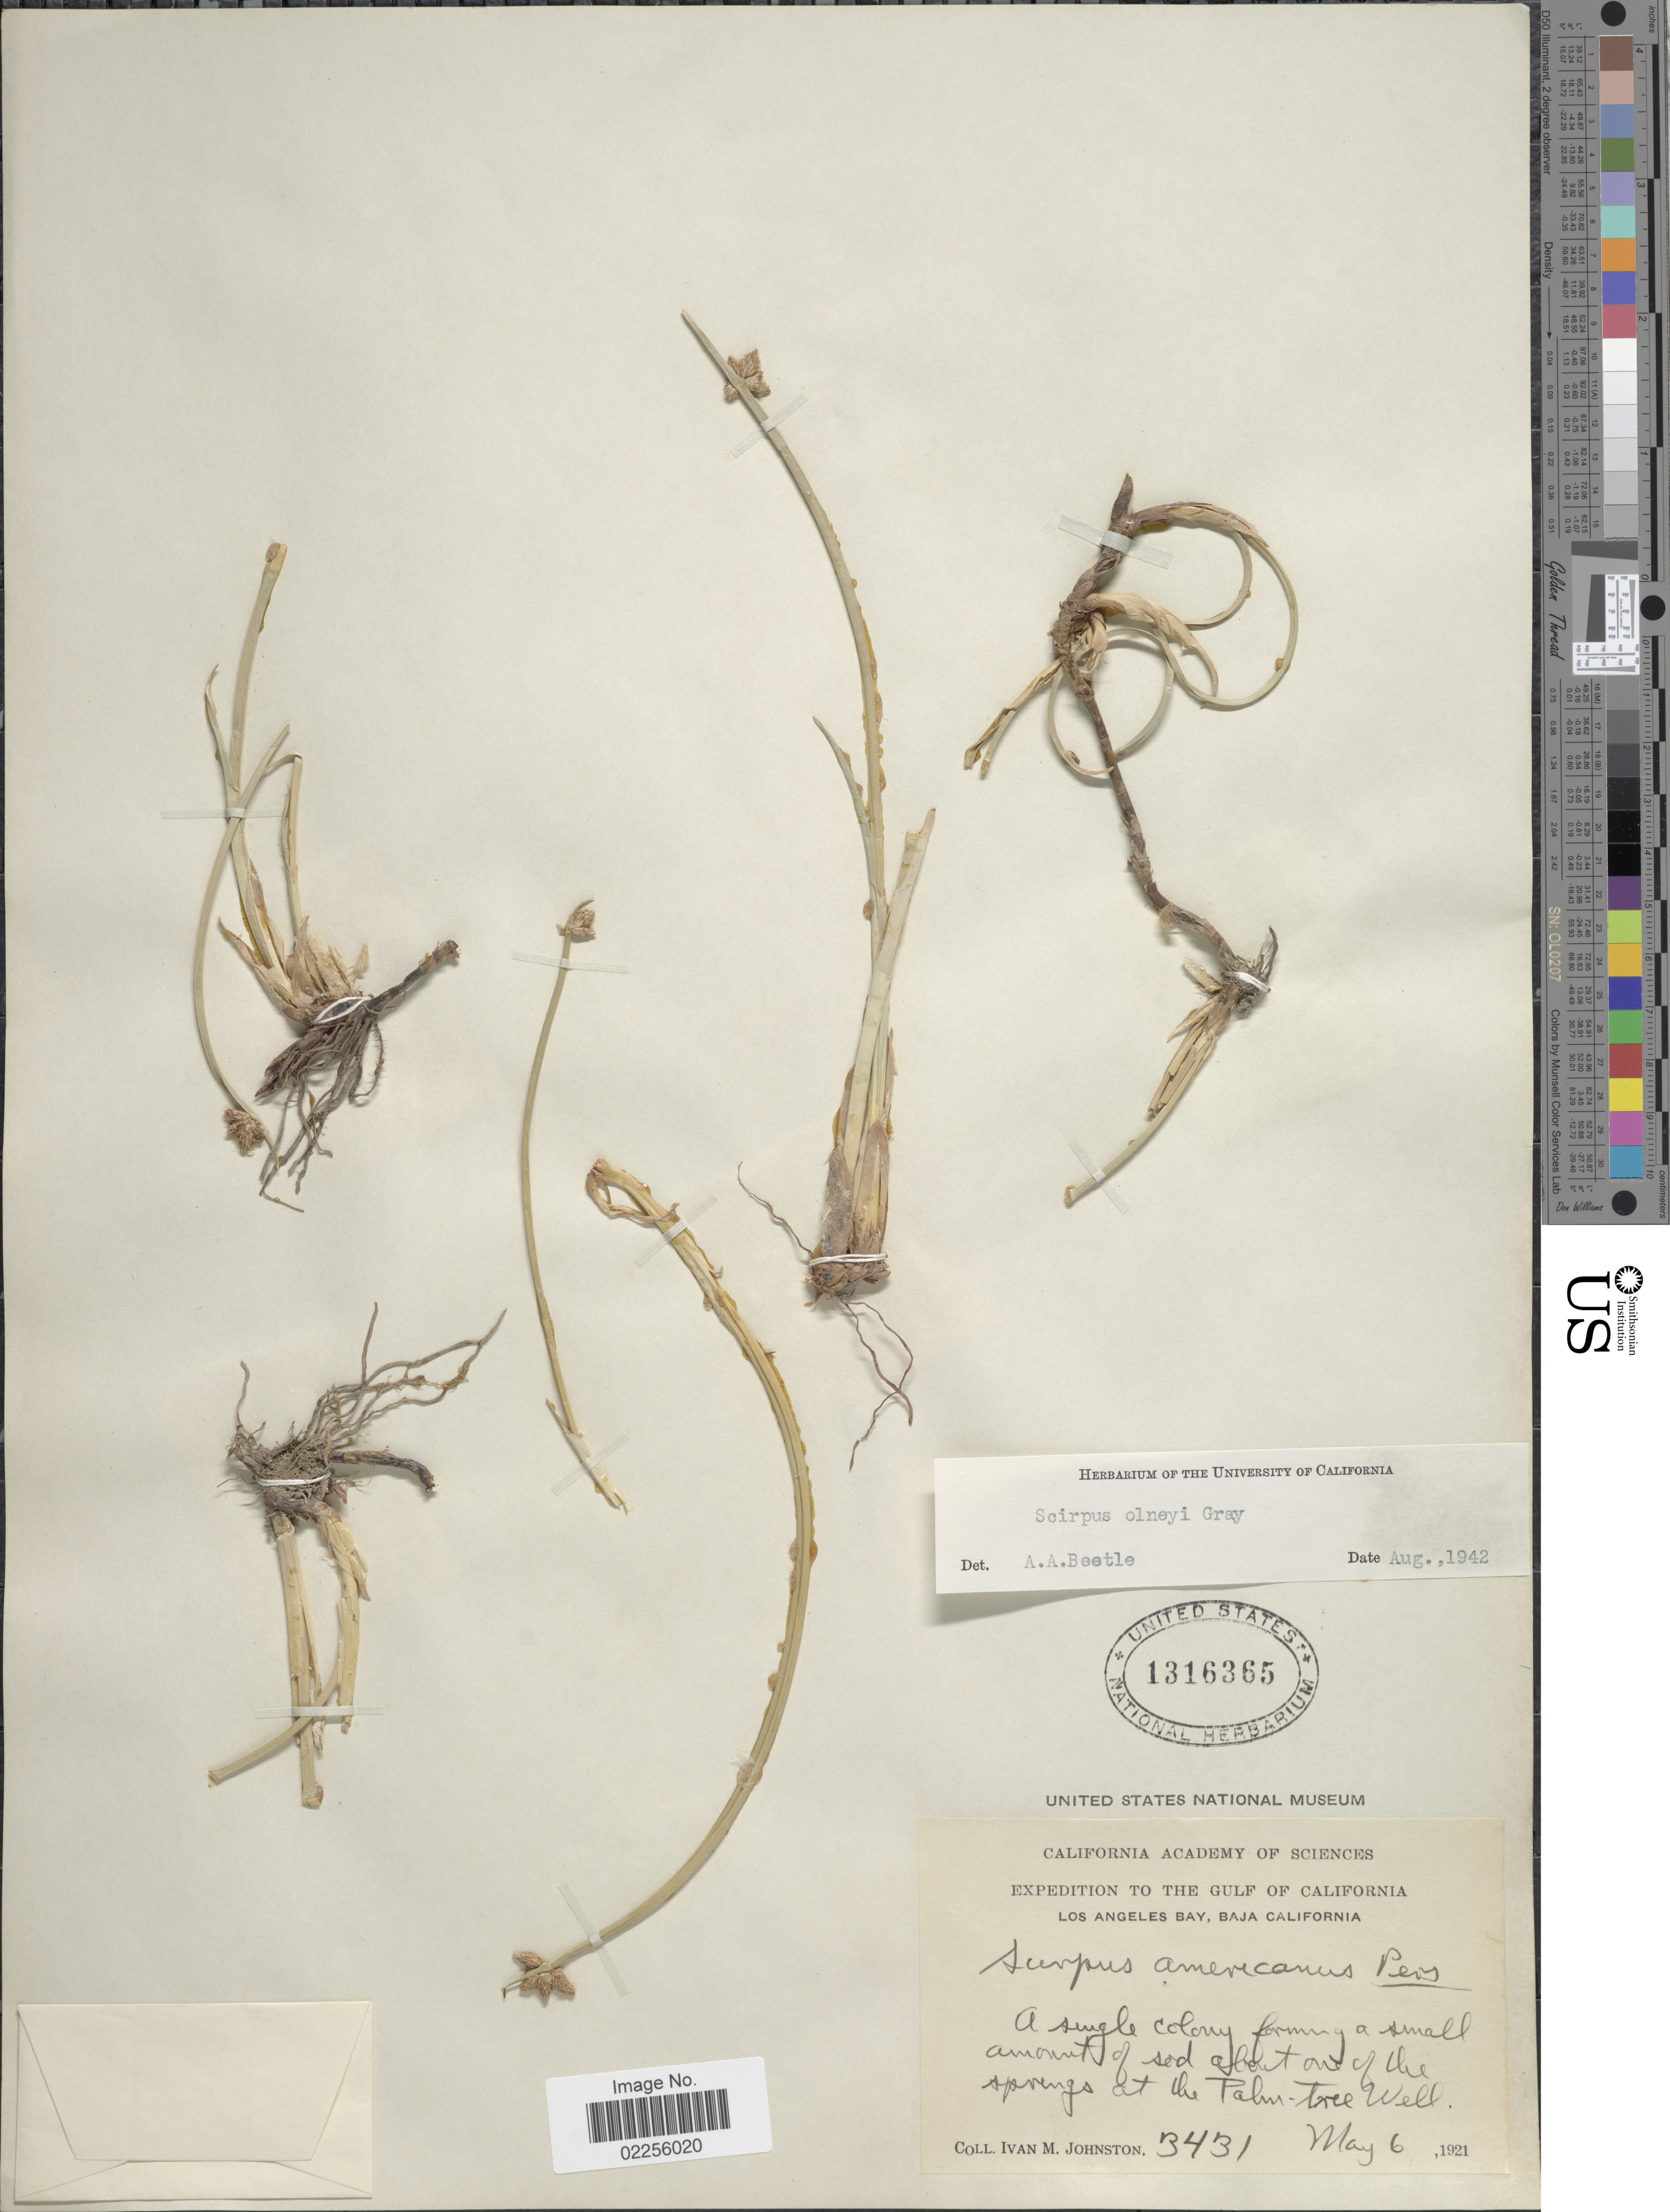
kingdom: Plantae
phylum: Tracheophyta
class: Liliopsida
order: Poales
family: Cyperaceae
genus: Schoenoplectus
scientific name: Schoenoplectus americanus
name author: (Pers.) Volkart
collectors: I.M. Johnston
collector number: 3431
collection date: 1921-05-06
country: Mexico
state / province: Baja California Norte / Baja California Sur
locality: The Gulf of California, Los Angeles Bay, A single colony forming a small amount of sod about one of the springs at the Palm-Tree Well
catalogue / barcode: US 1316365